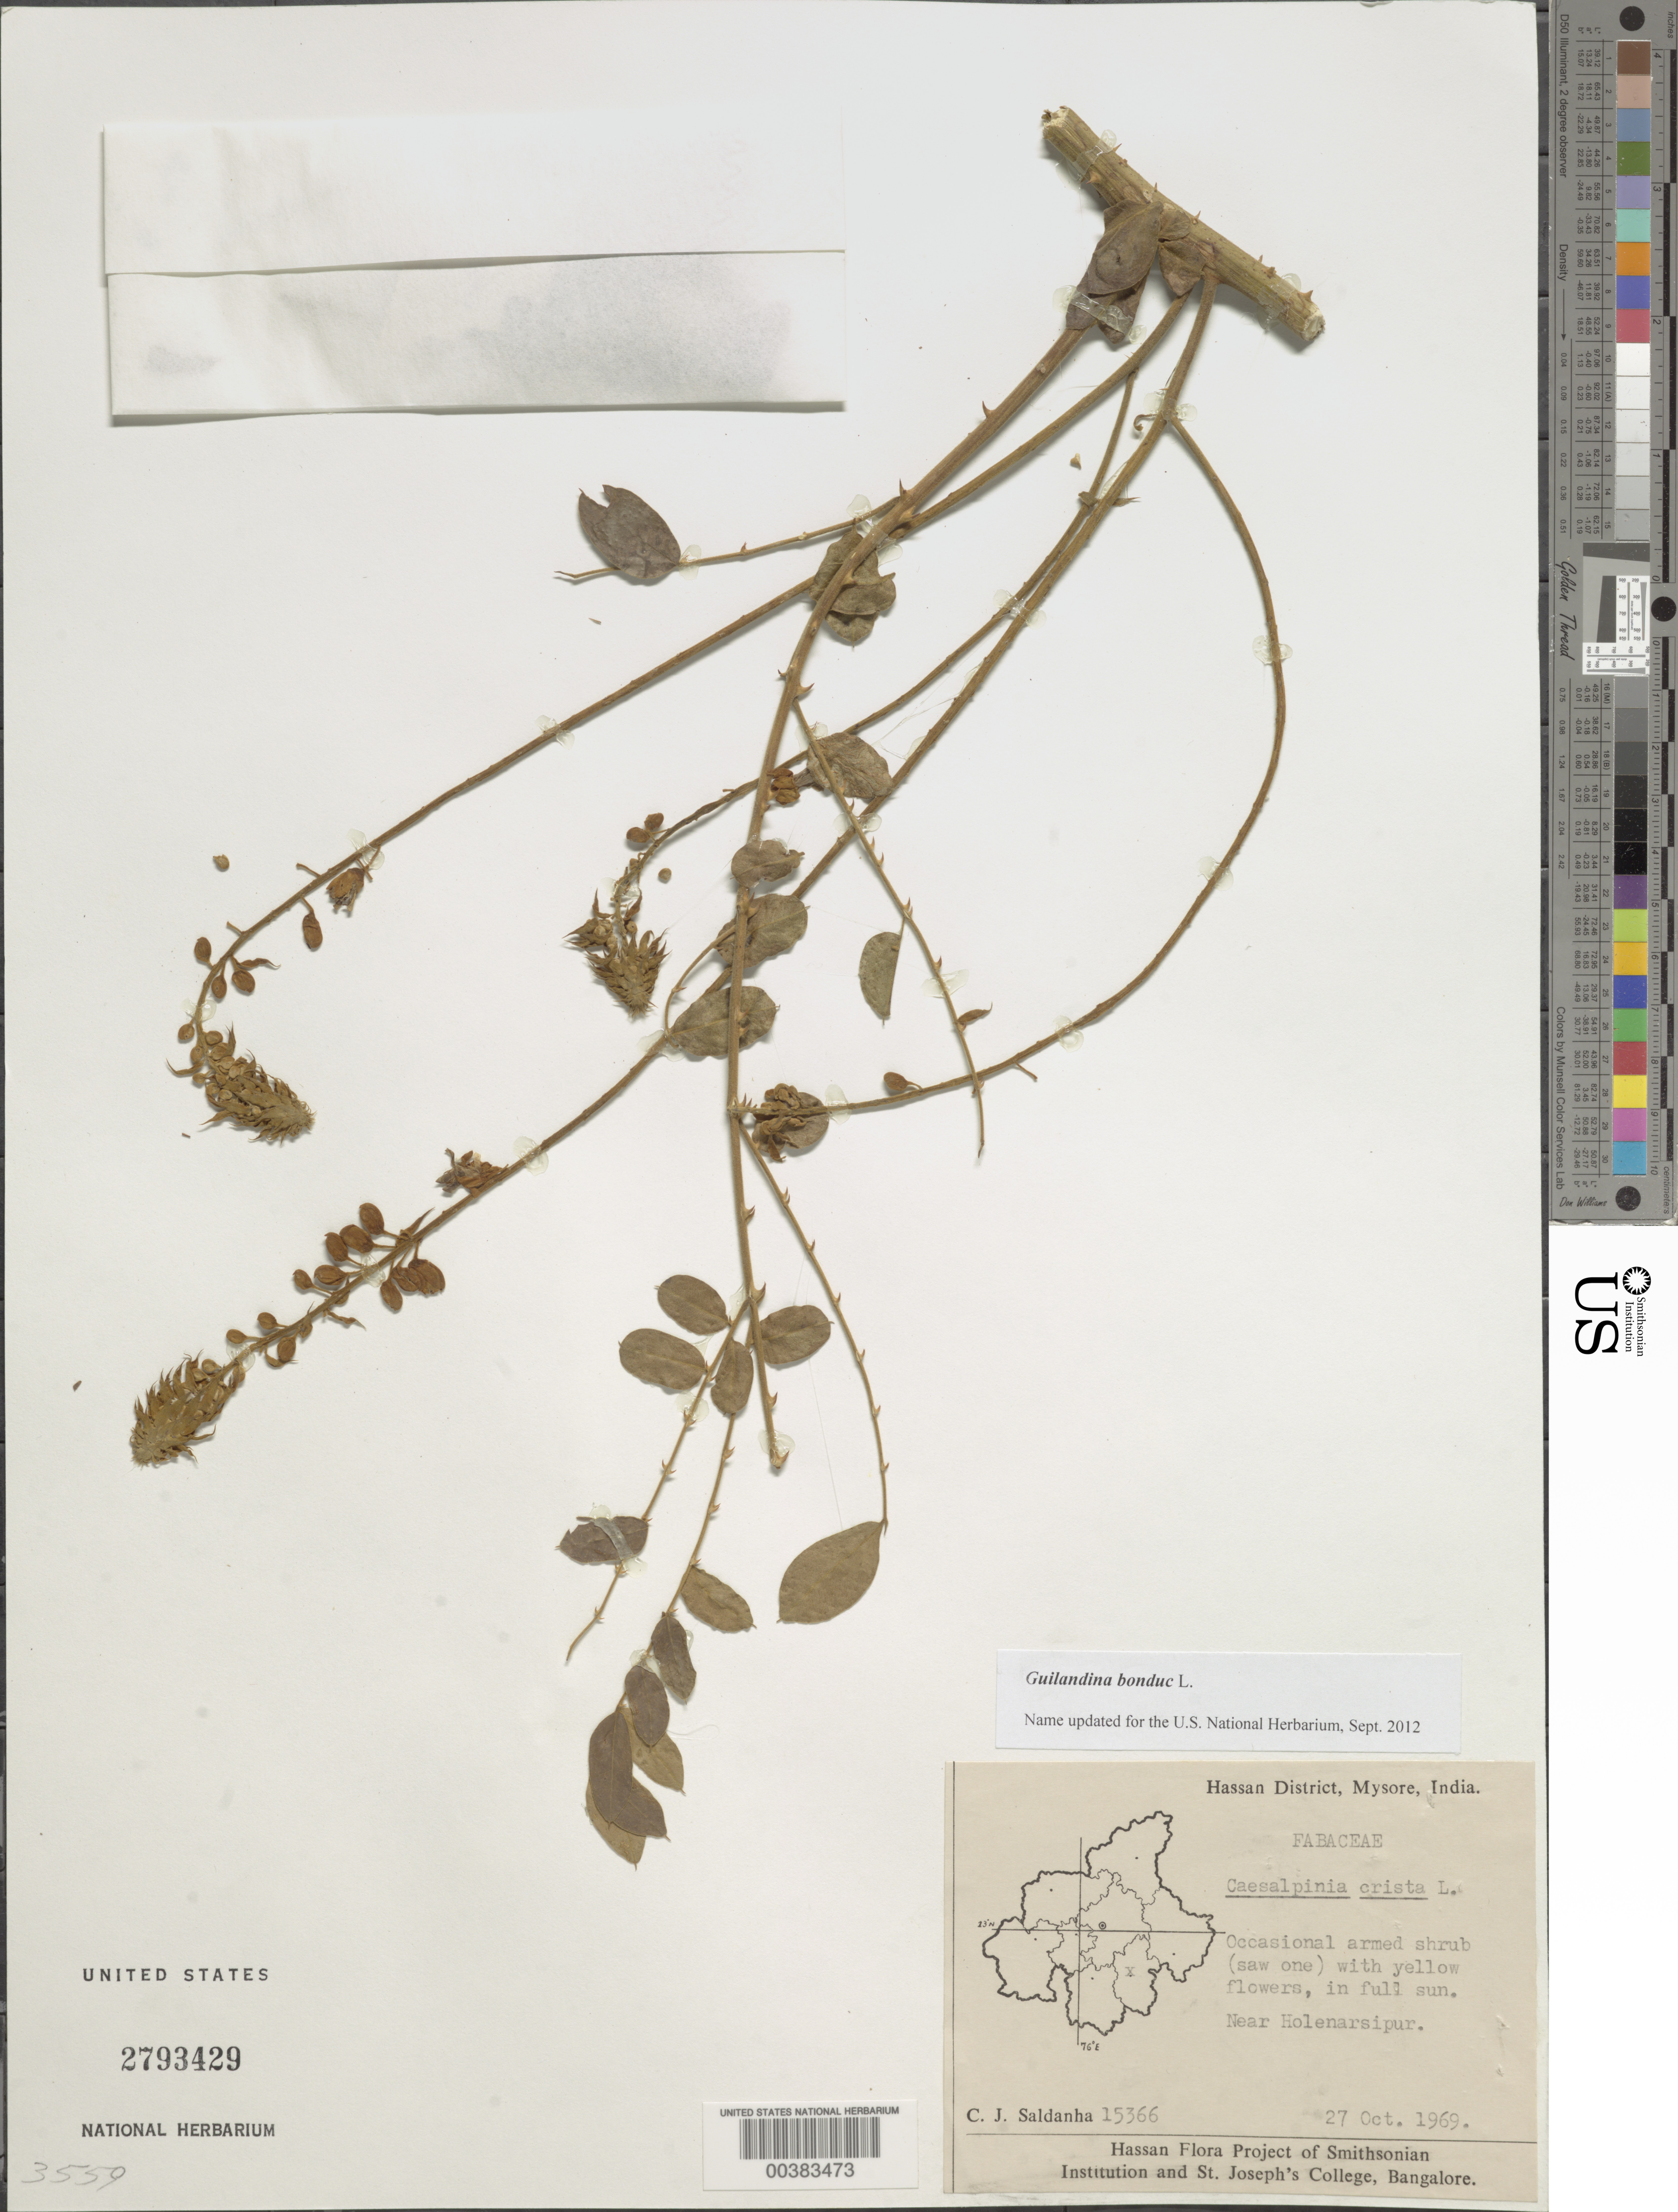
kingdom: Plantae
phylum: Tracheophyta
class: Magnoliopsida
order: Fabales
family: Fabaceae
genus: Guilandina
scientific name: Guilandina bonduc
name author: L.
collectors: C. J. Saldanha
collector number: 15366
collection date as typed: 27 Oct 1969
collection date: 1969-10-27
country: India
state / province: Karnataka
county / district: Hassan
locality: Near holenarsipur, mysore state [mysore state = karnataka.]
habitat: In full sun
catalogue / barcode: US 2793429